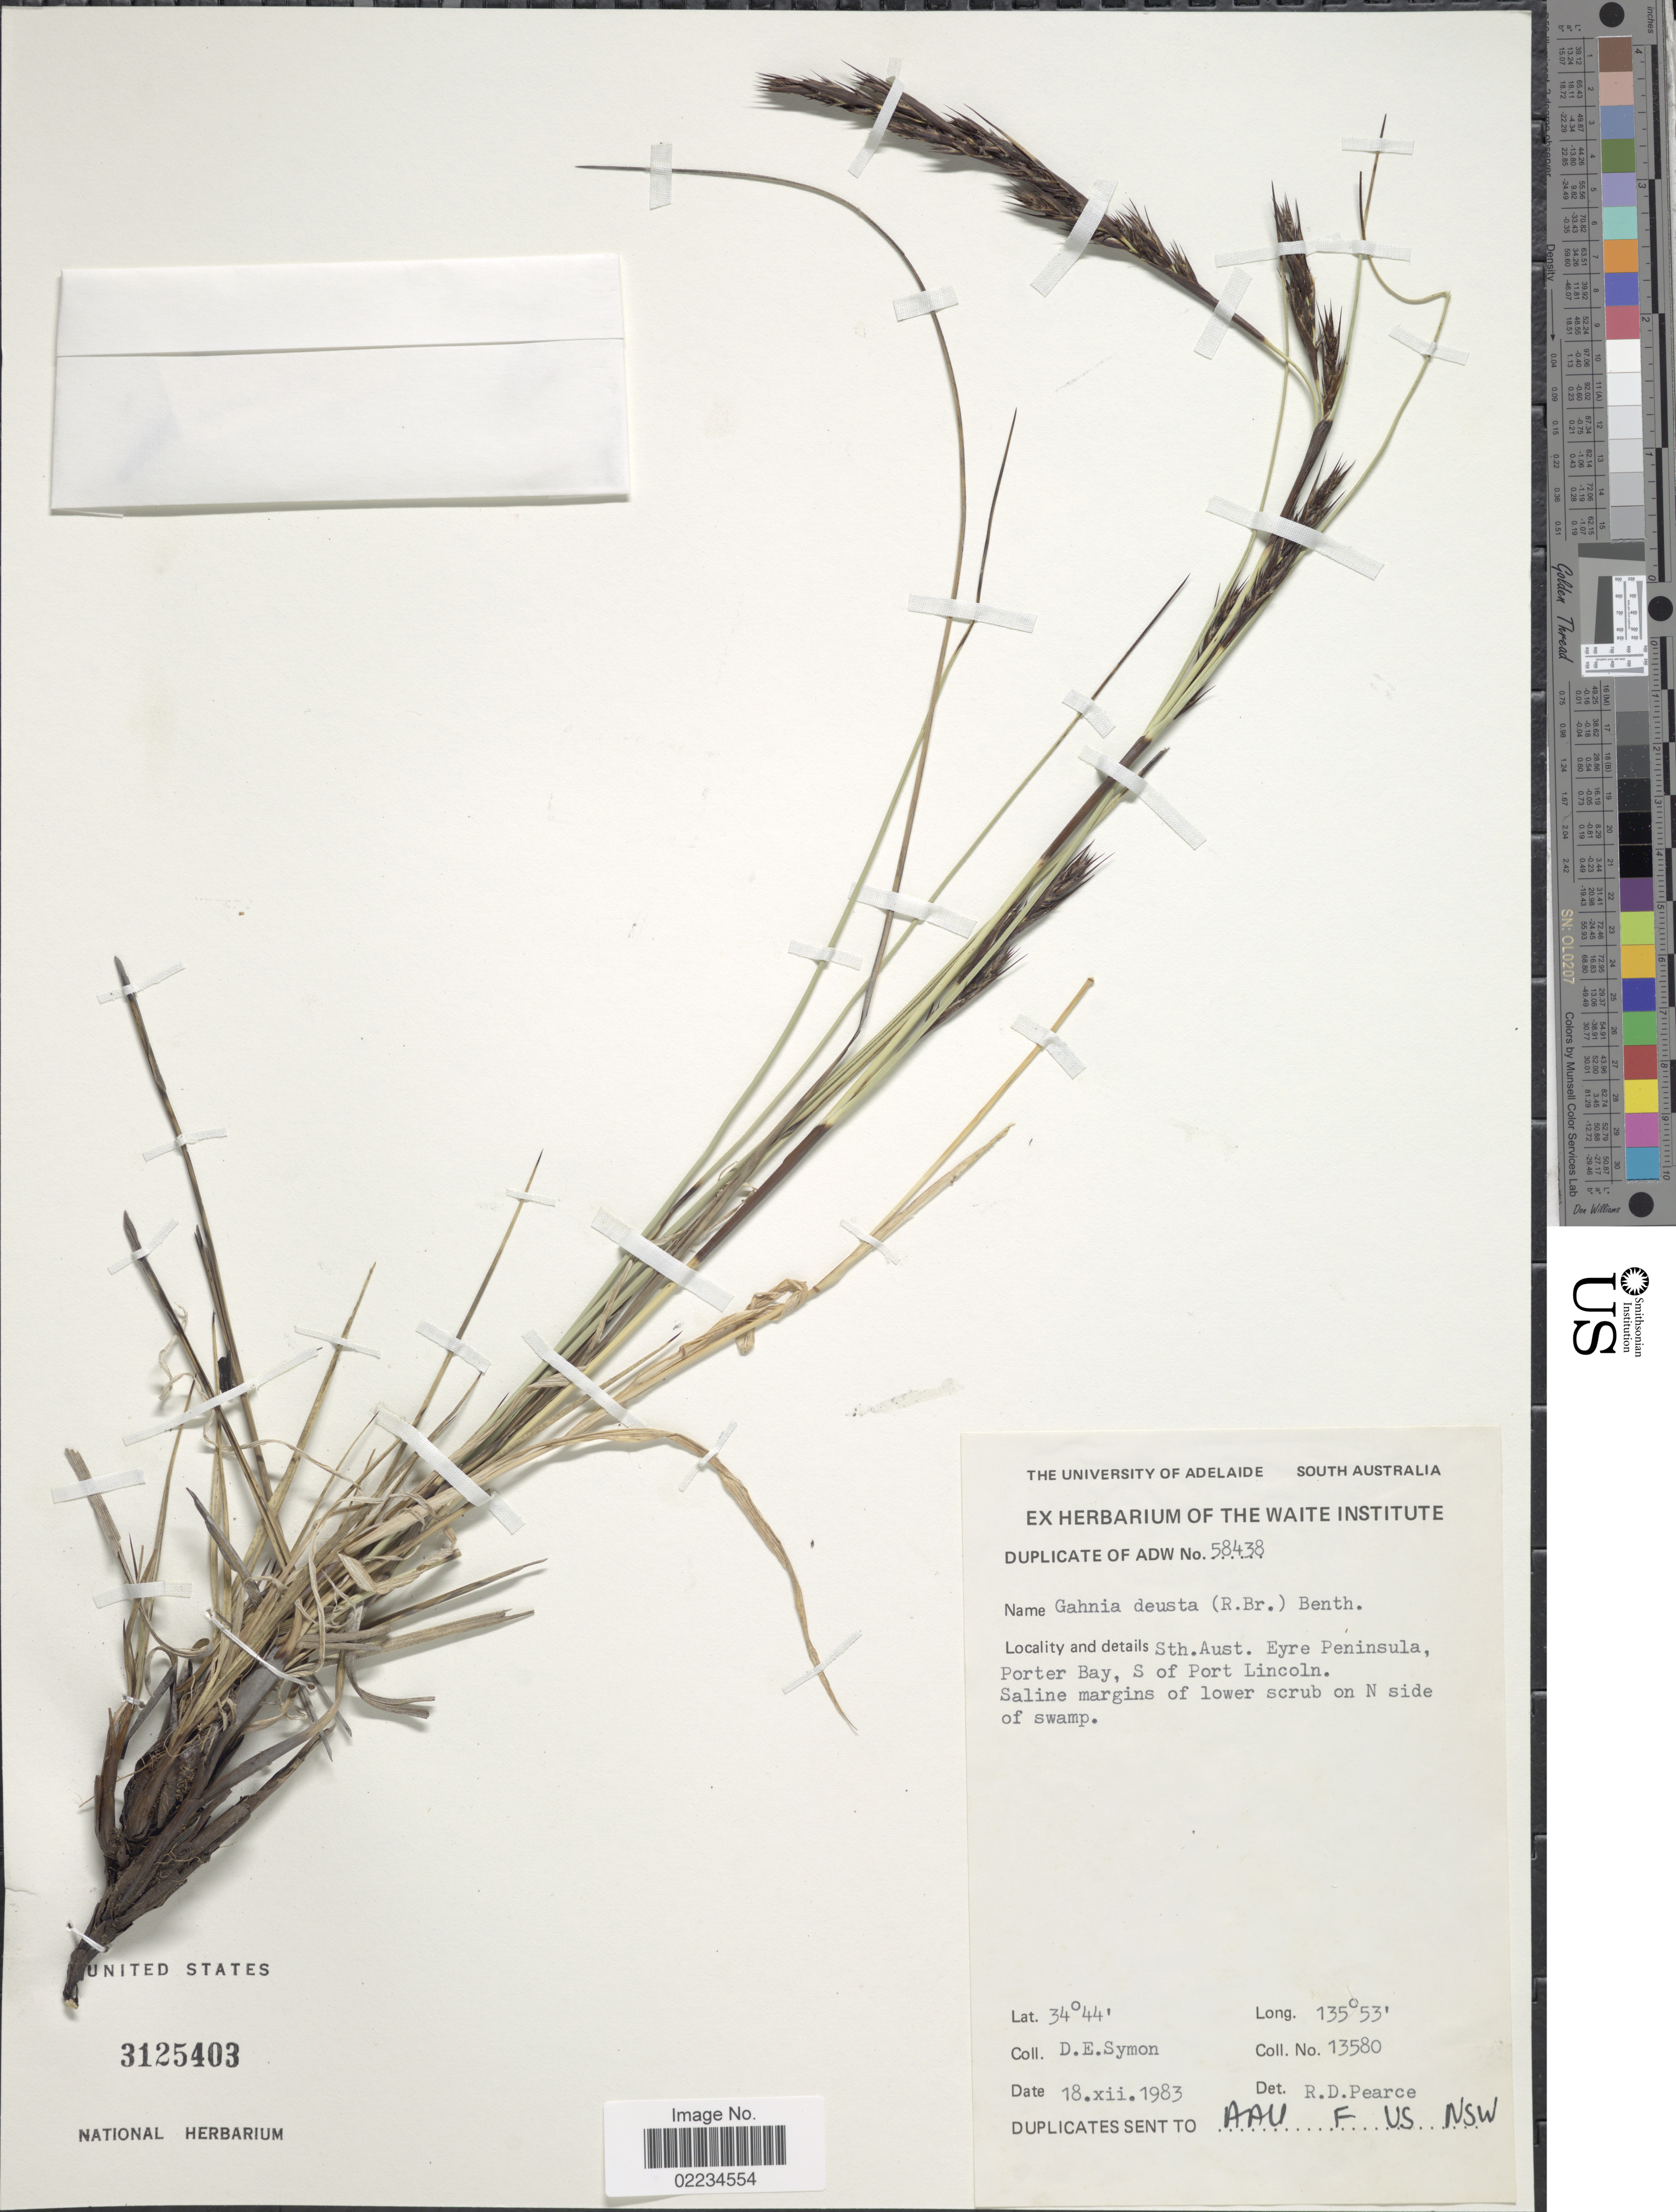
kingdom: Plantae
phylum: Tracheophyta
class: Liliopsida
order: Poales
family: Cyperaceae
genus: Gahnia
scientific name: Gahnia deusta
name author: (R. Br.) Benth.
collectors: D. Symon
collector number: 13580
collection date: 1983-12-18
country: Australia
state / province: South Australia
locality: Eyre Peninsula, Porter Bay, S of Port Lincoln. Saline margins of lower scrub on N side of swamp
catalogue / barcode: US 3125403